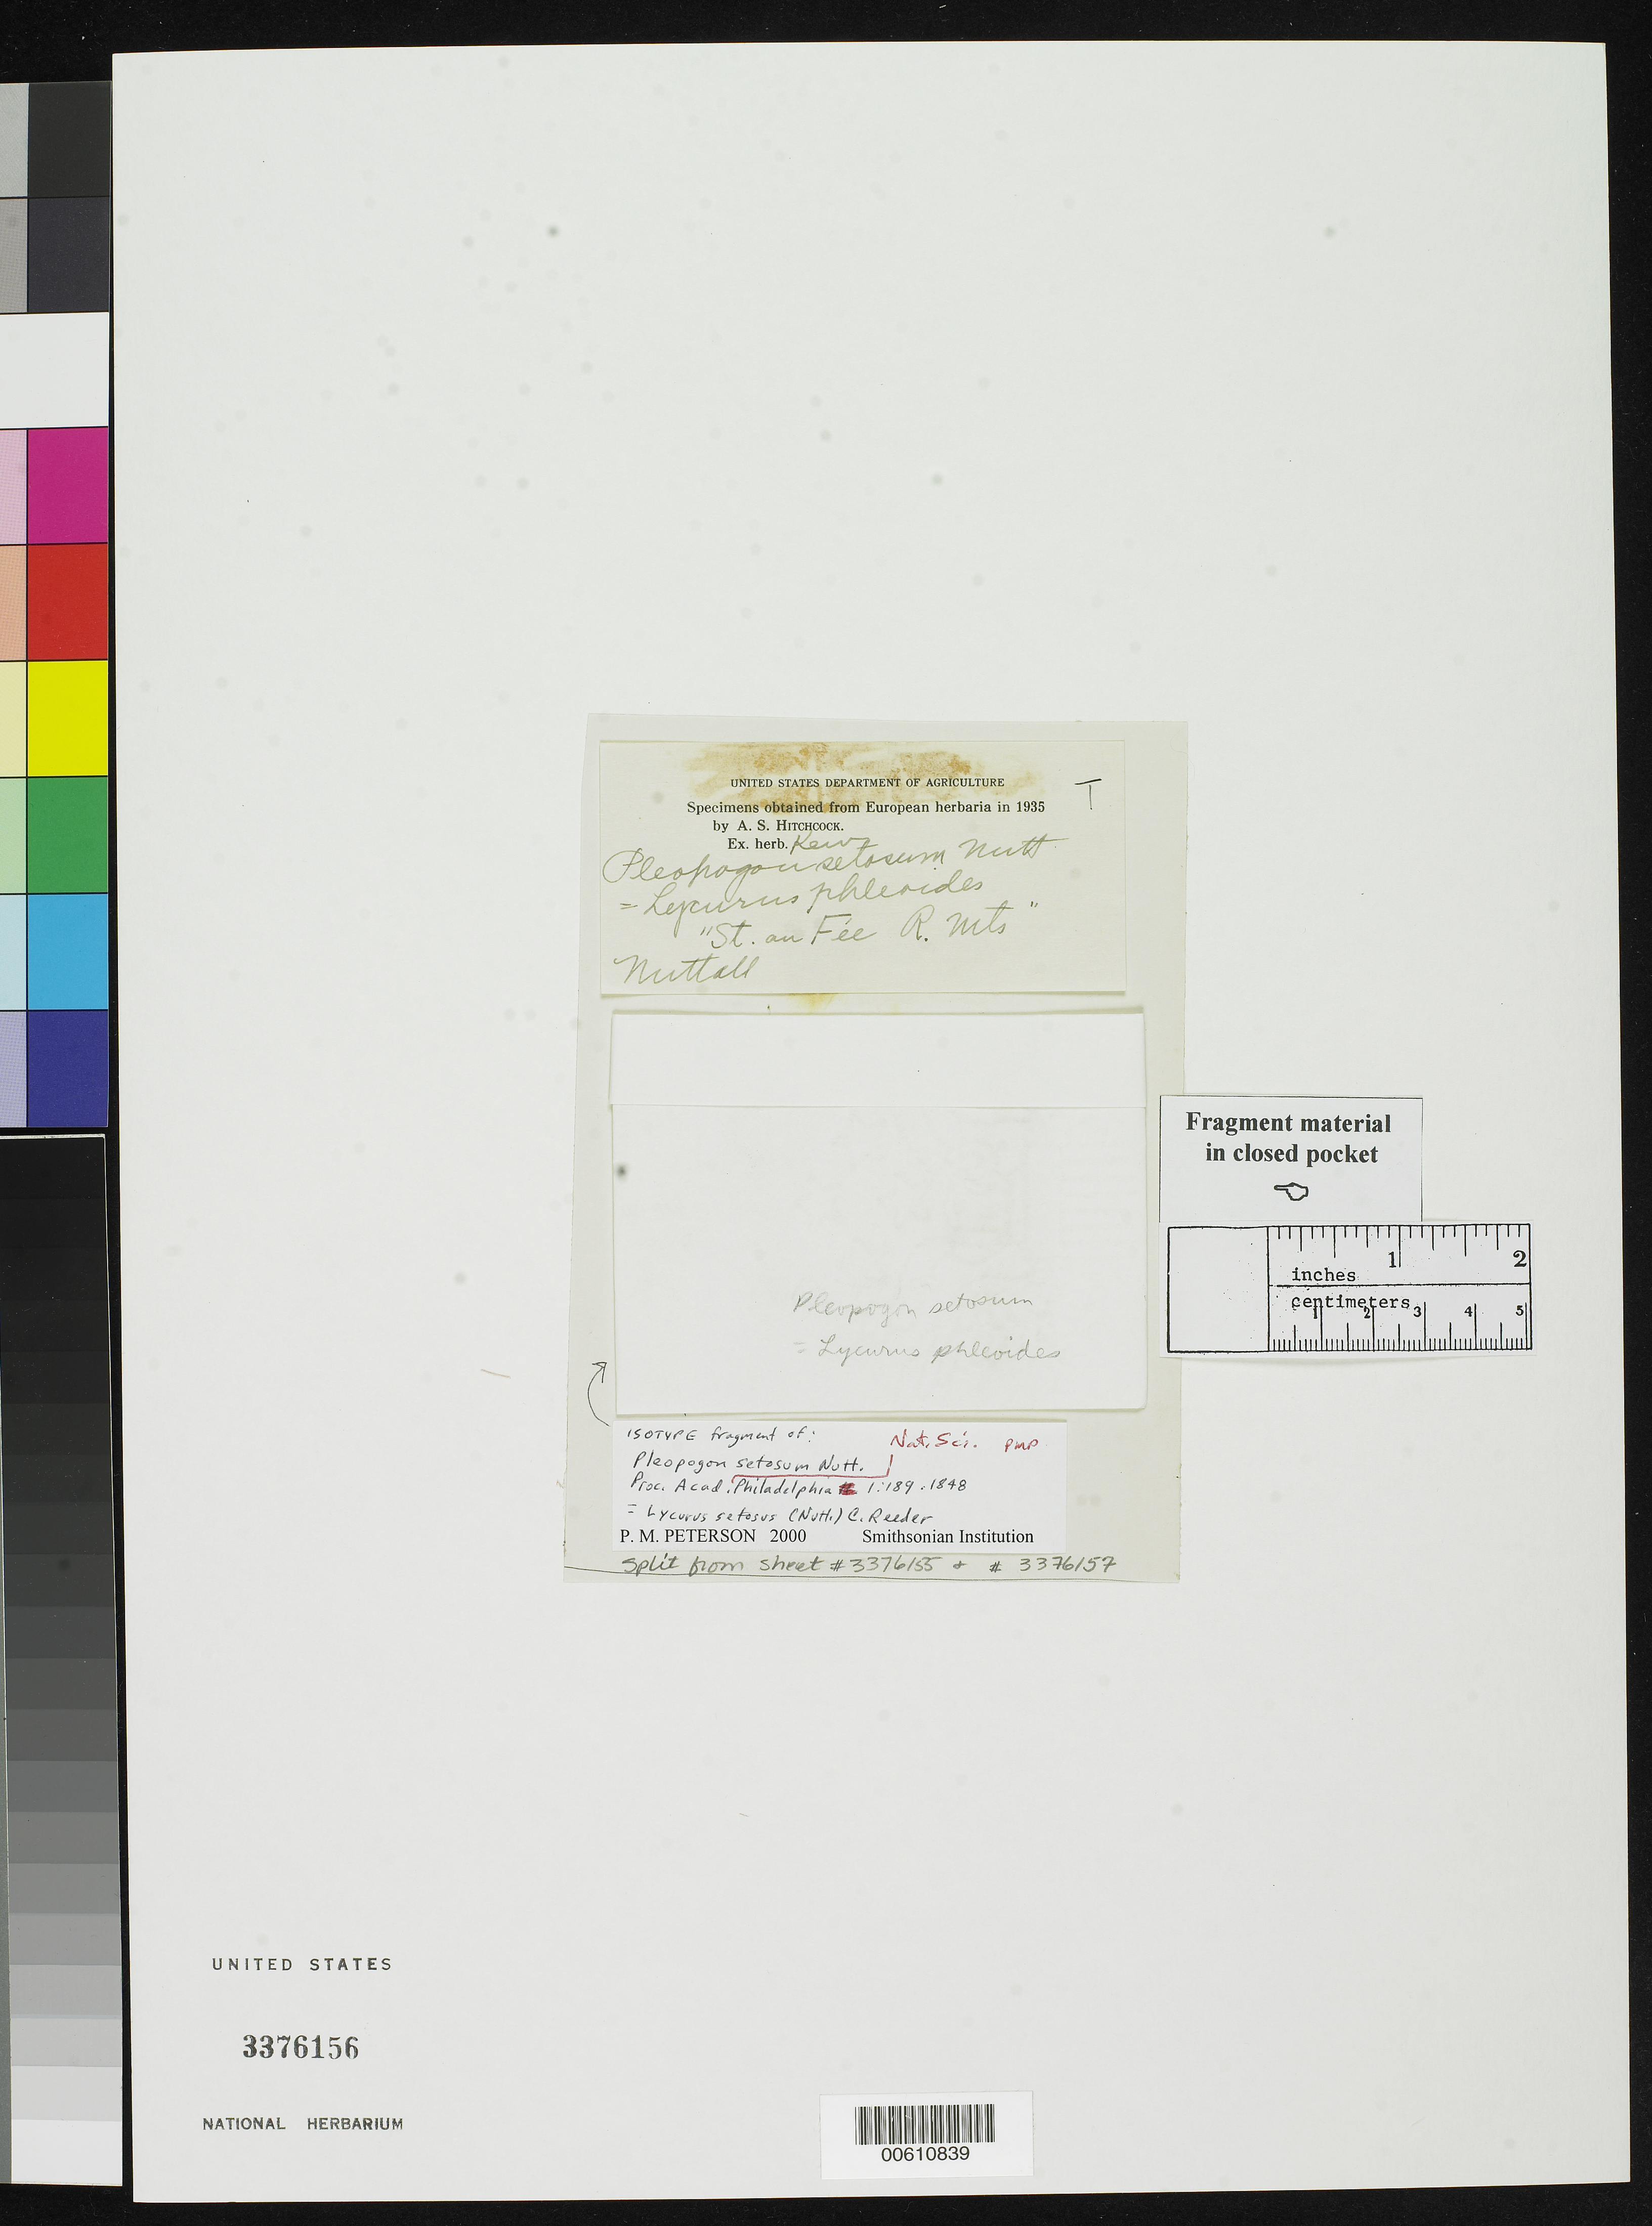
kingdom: Plantae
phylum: Tracheophyta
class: Liliopsida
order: Poales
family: Poaceae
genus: Pleopogon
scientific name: Pleopogon setosum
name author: Nutt.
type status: Isotype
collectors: W. Gambel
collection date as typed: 1841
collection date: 1841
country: United States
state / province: New Mexico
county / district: Santa Fe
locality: Near Santa Fe.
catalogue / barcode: US 3376156